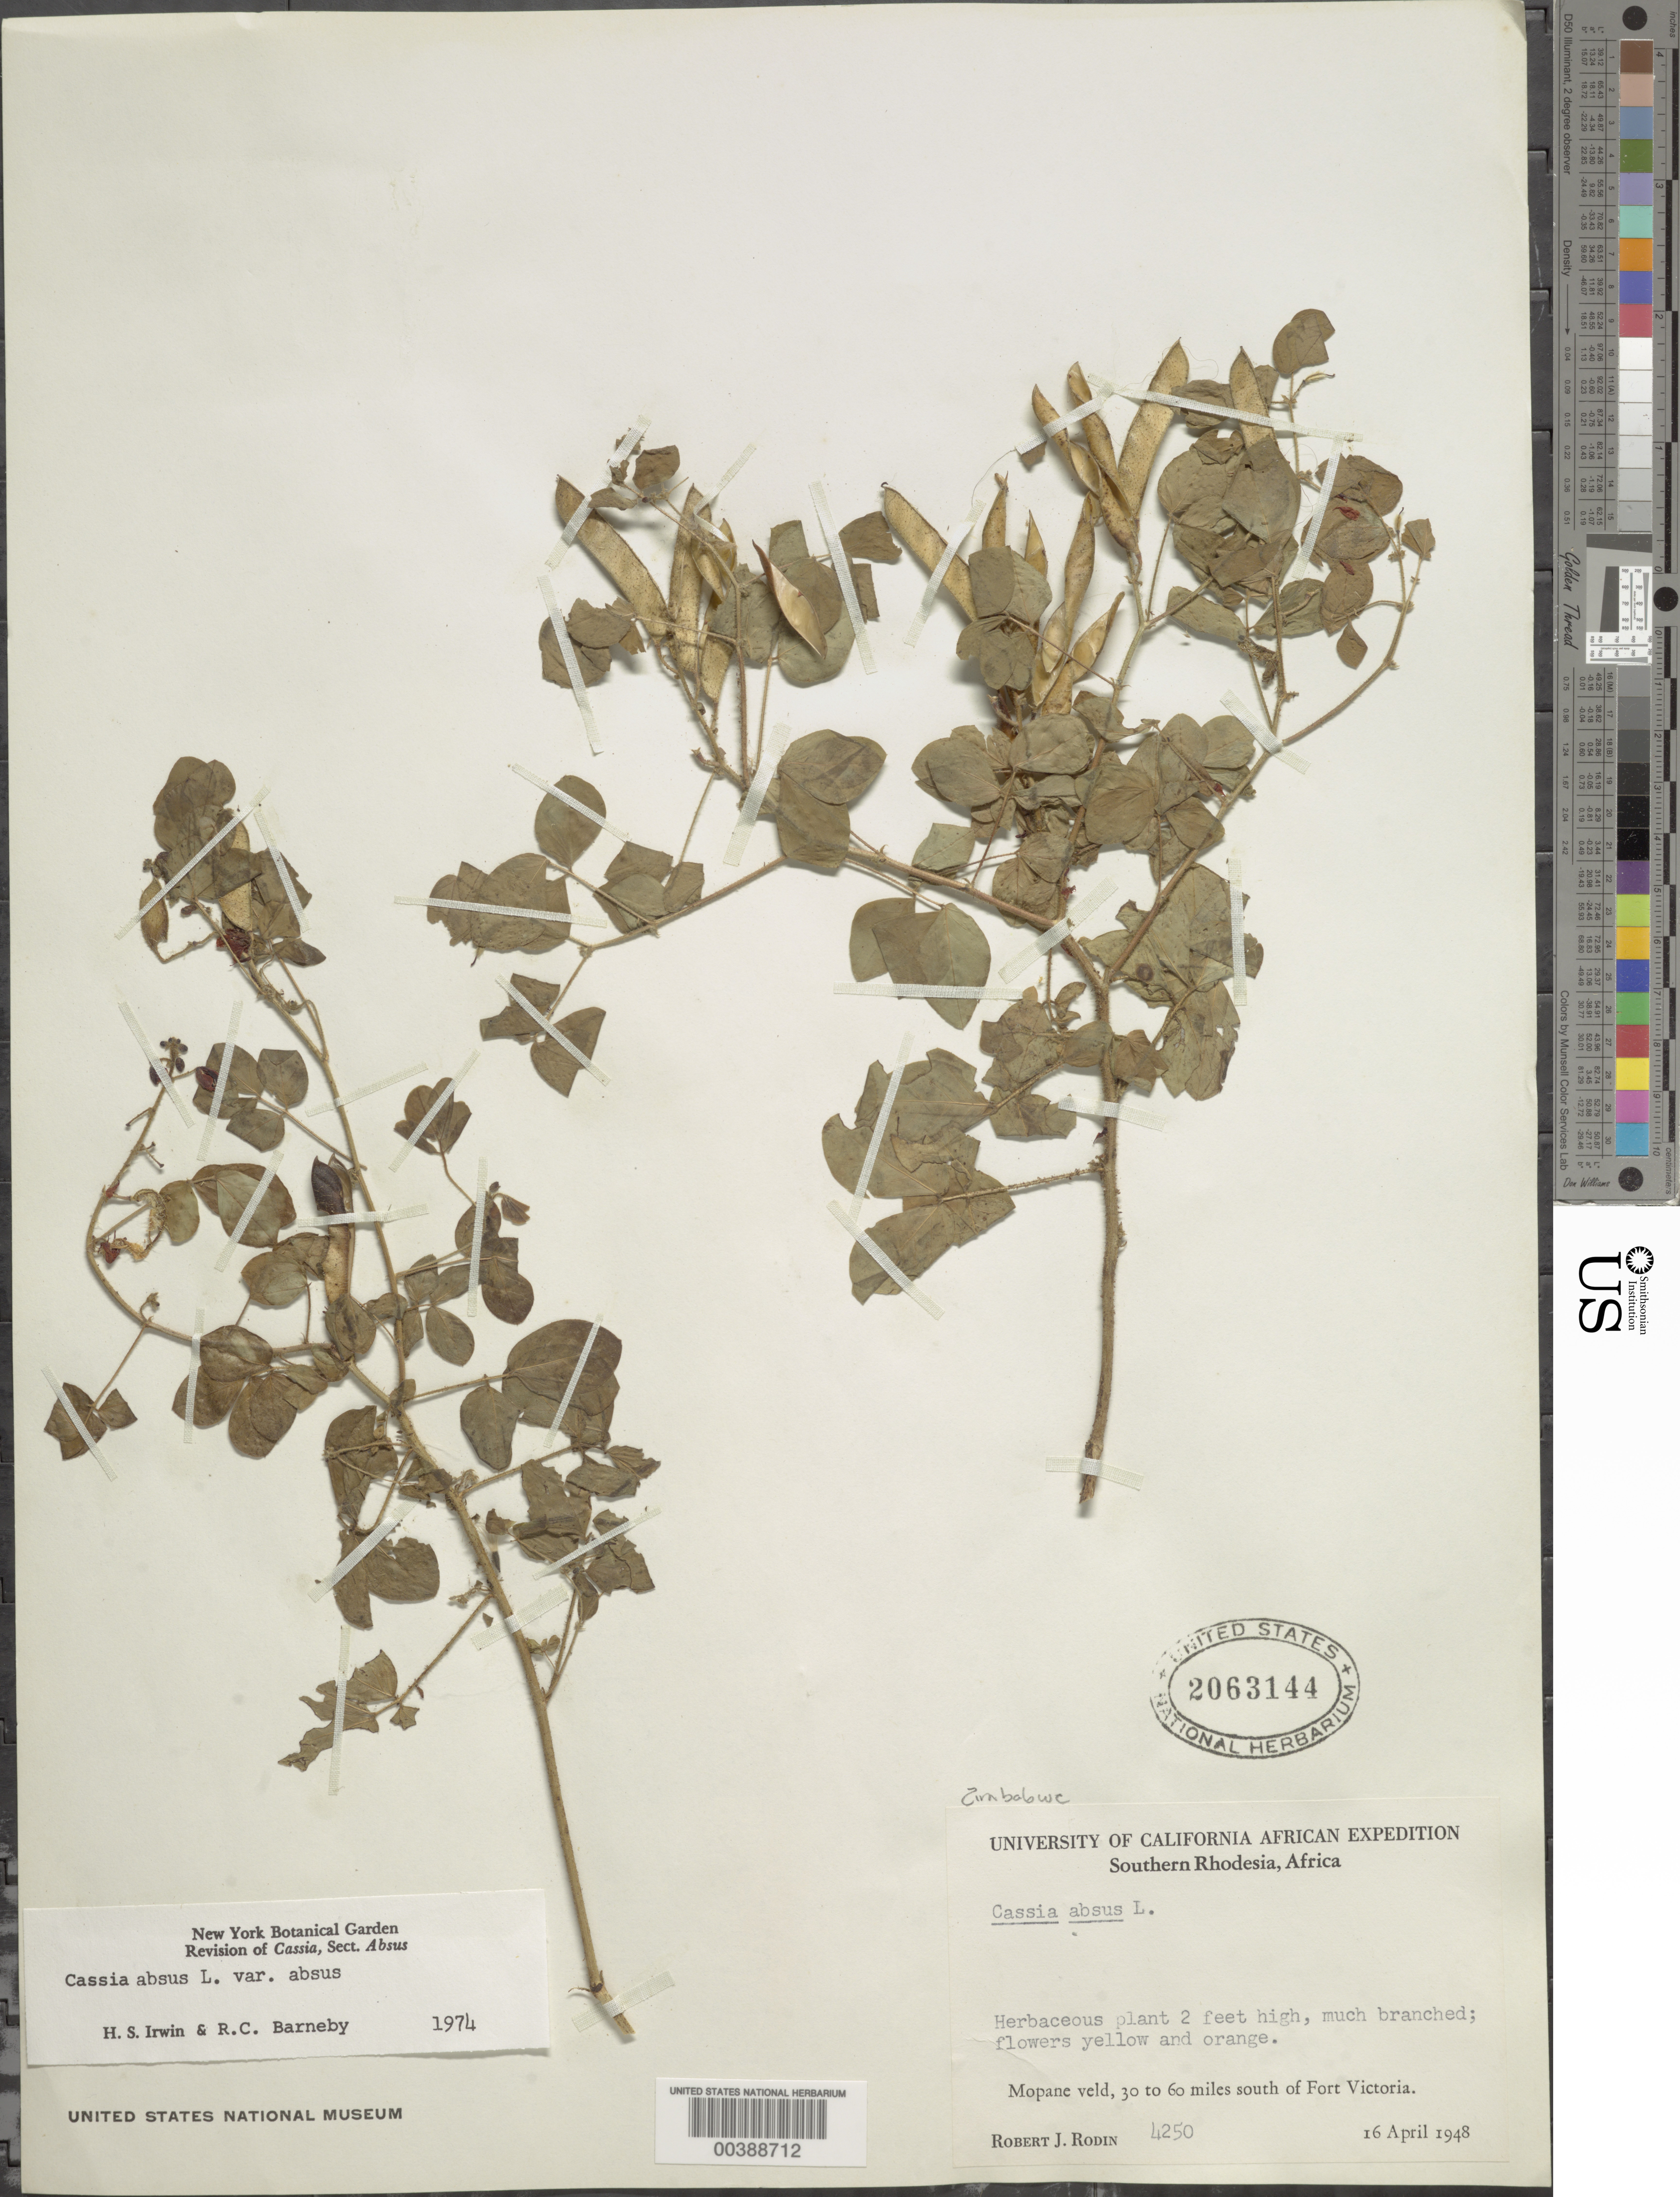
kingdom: Plantae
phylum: Tracheophyta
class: Magnoliopsida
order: Fabales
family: Fabaceae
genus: Chamaecrista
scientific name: Chamaecrista absus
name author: (L.) H.S. Irwin & Barneby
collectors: R. J. Rodin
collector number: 4250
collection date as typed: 16 Apr 1948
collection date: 1948-04-16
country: Zimbabwe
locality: Mopane veld, 30 to 60 mi s of fort victoria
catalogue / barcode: US 2063144